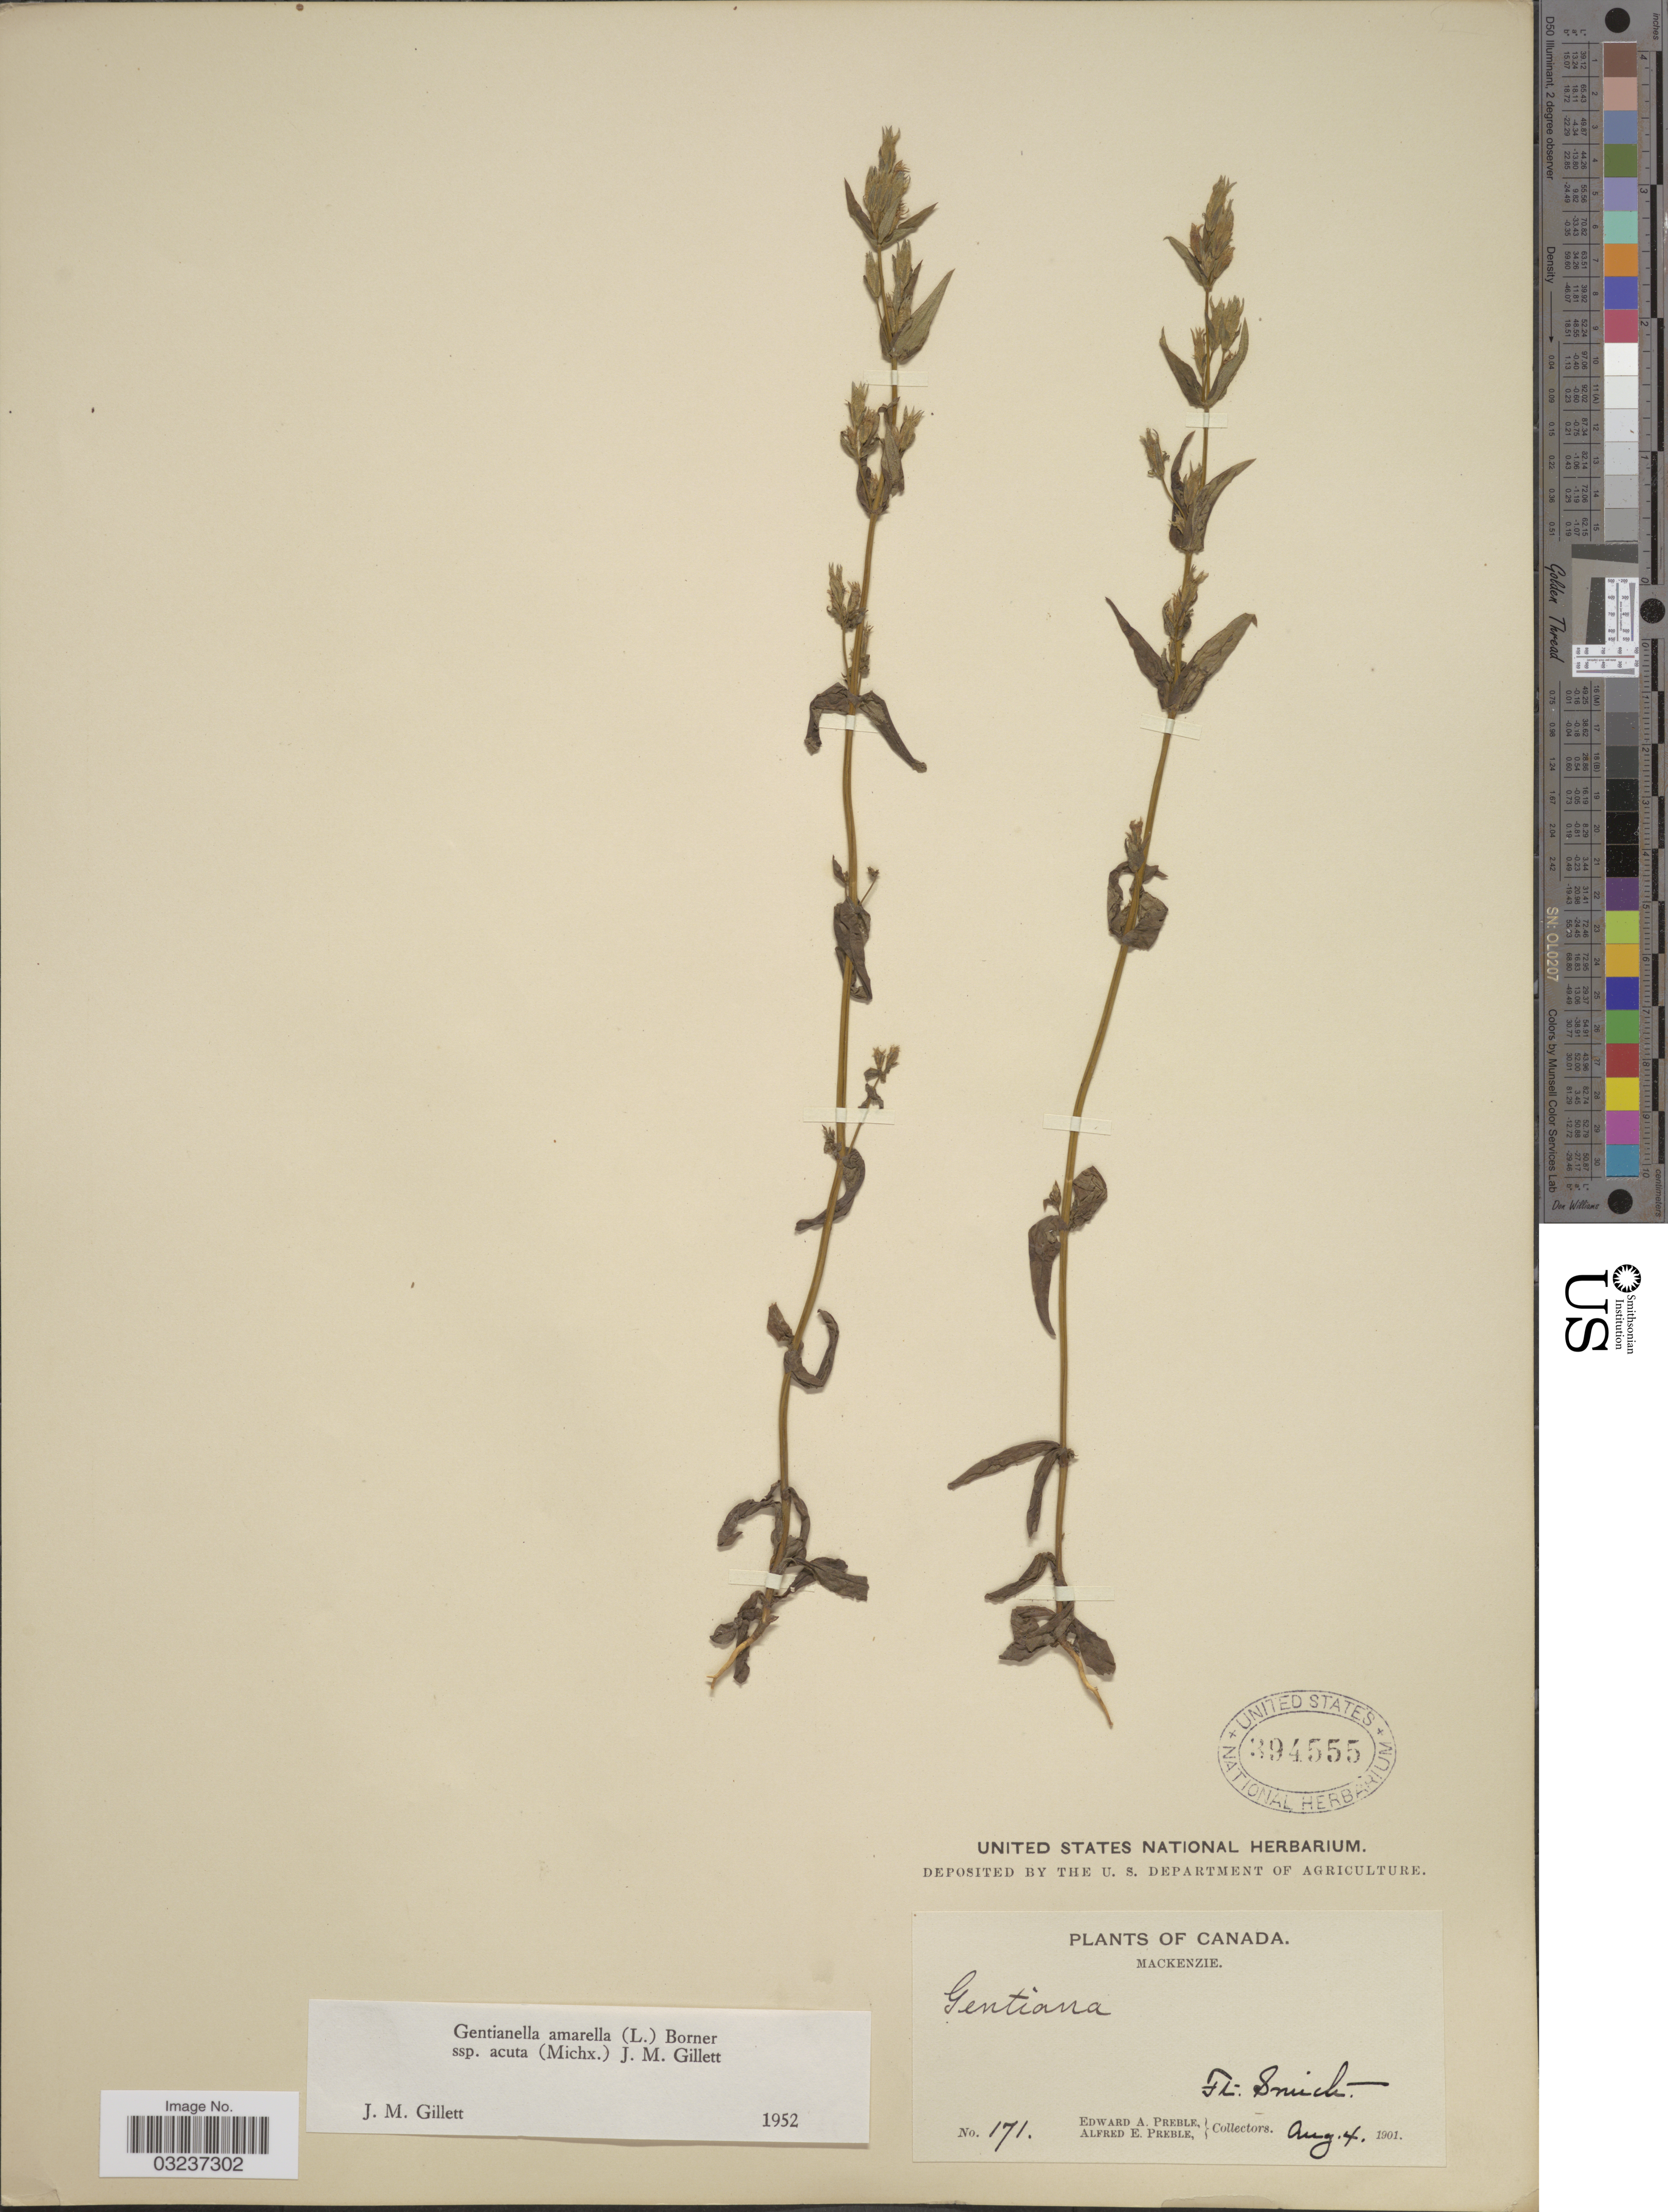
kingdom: Plantae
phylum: Tracheophyta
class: Magnoliopsida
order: Gentianales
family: Gentianaceae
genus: Gentianella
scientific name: Gentianella amarella subsp. acuta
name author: (Michx.) J.M. Gillett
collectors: E. Preble & A. Preble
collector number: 171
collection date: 1901-08-04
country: Canada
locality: Mackenzie. Ft. Smith.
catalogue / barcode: US 394555